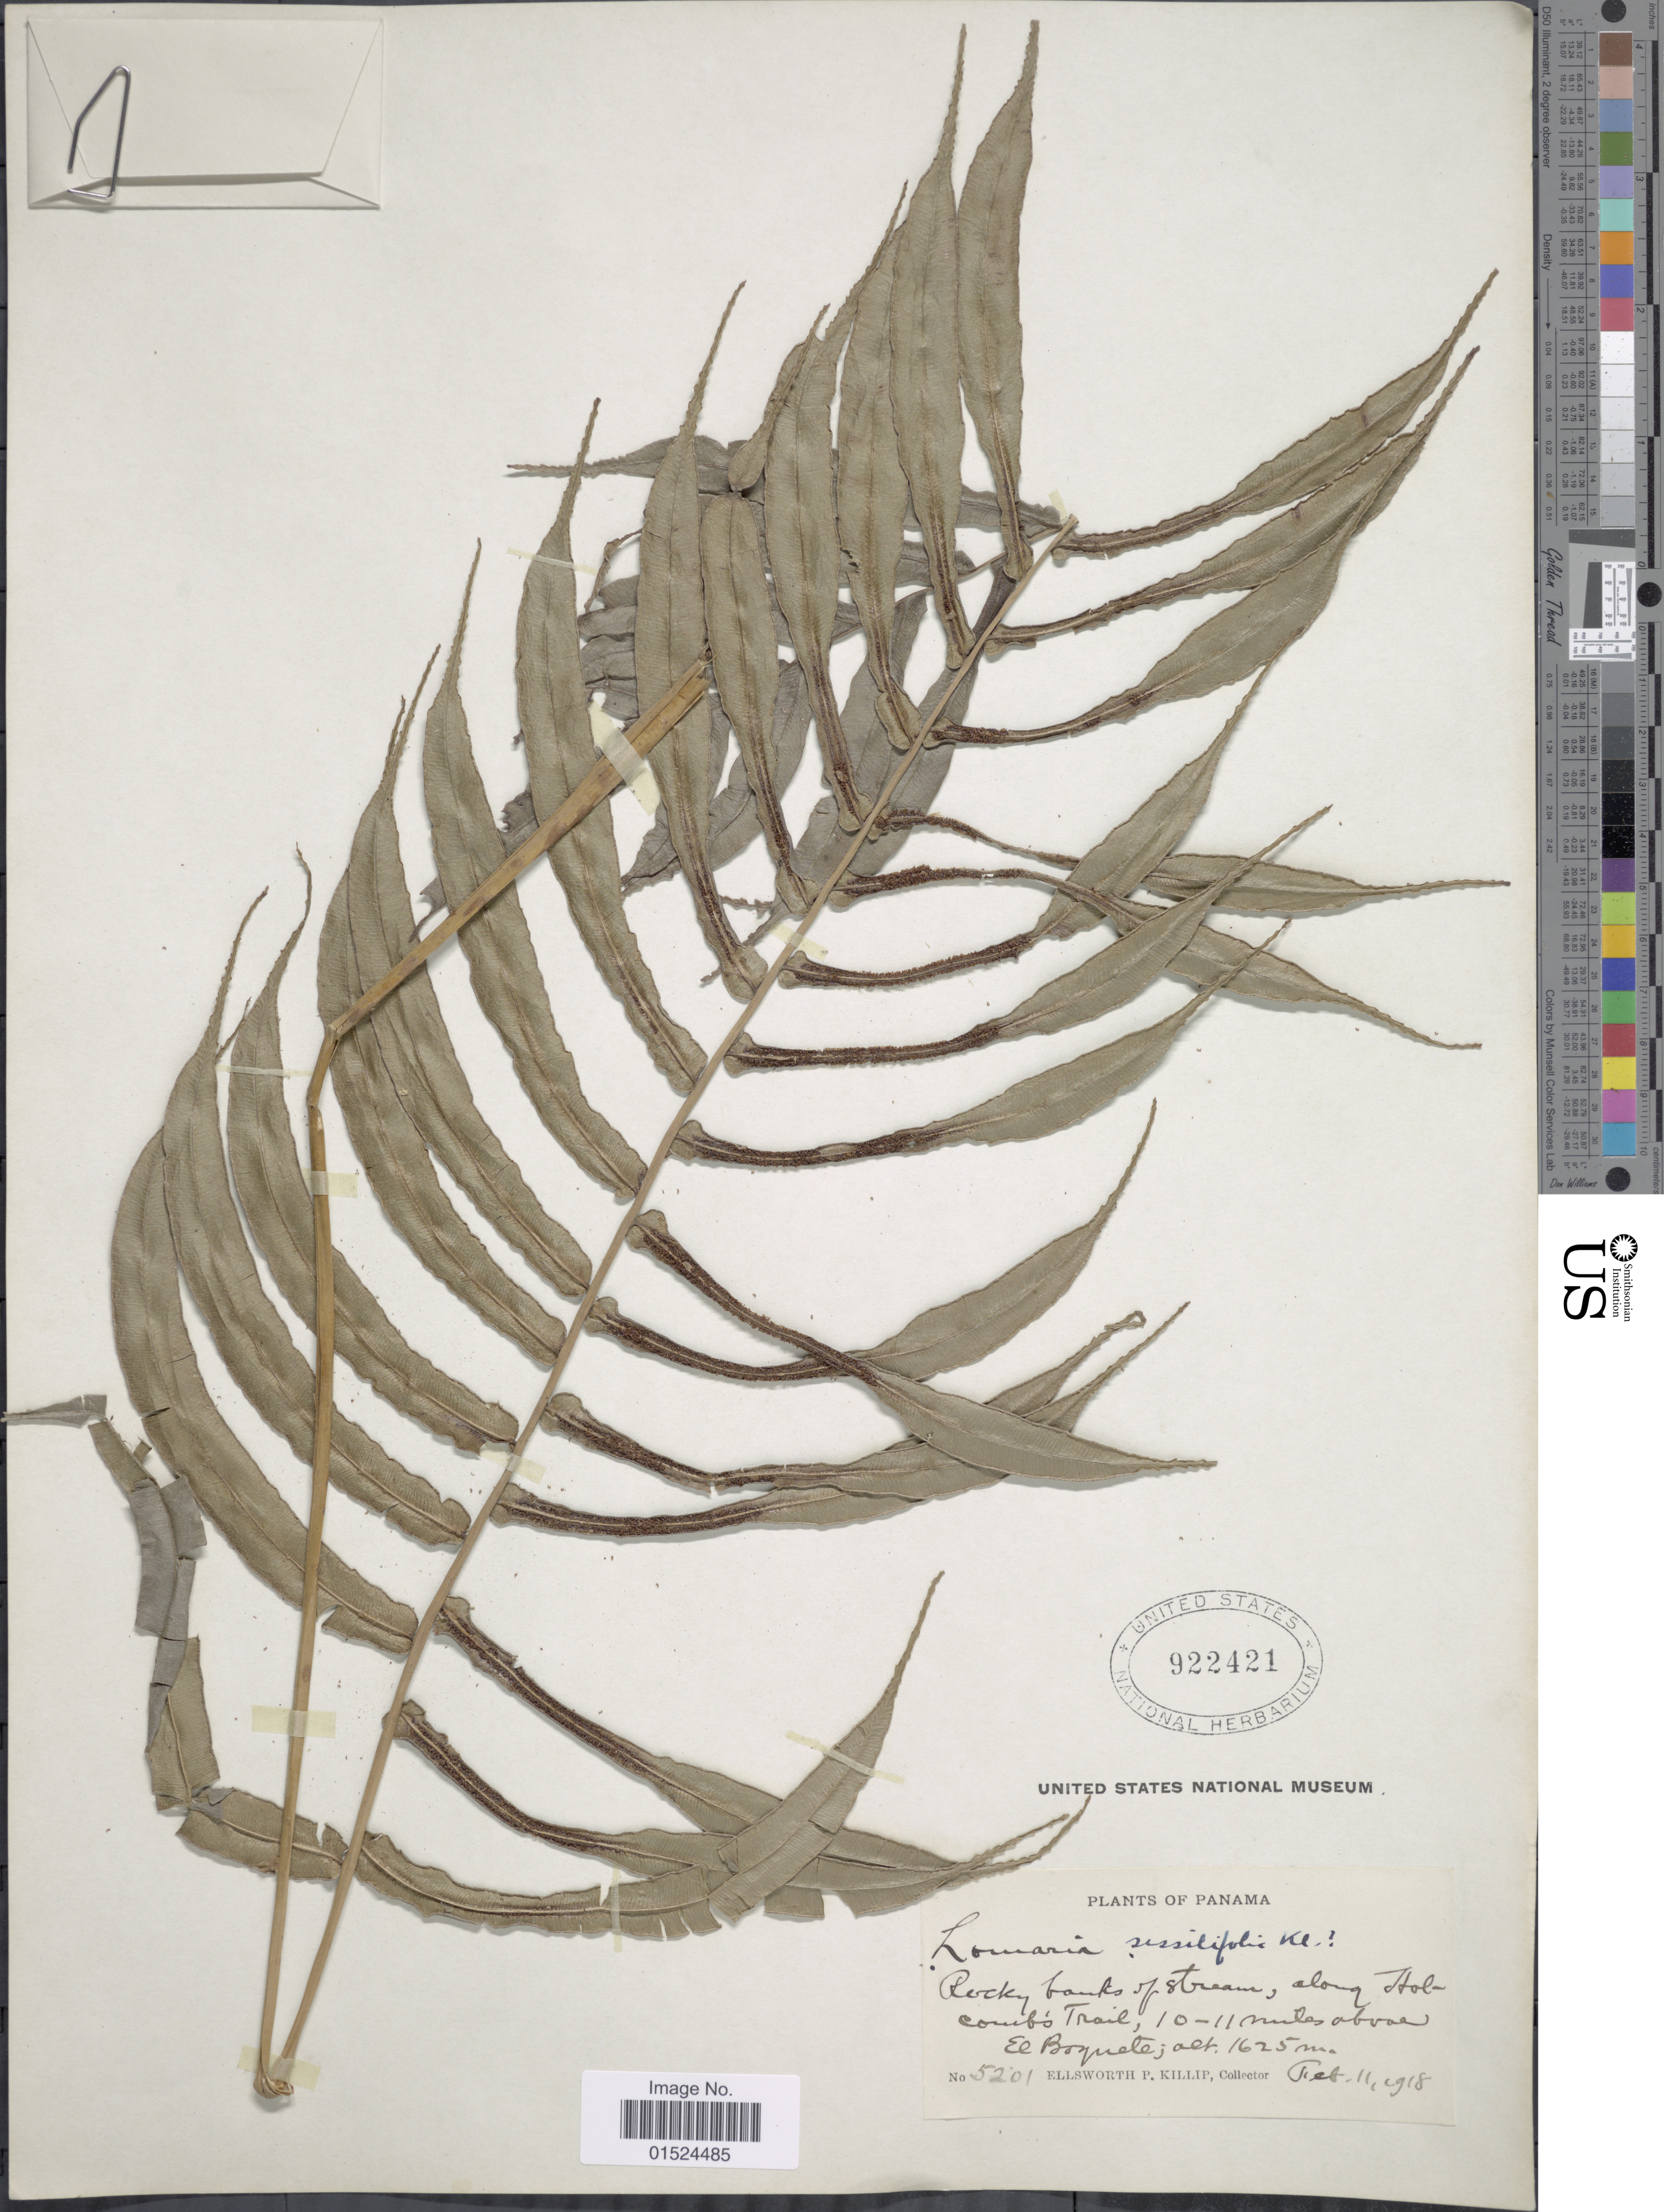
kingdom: Plantae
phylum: Tracheophyta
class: Polypodiopsida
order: Polypodiales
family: Blechnaceae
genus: Blechnum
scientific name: Blechnum schiedeanum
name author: (Schltdl. ex C. Presl) Hieron.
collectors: E. P. Killip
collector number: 5201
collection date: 1918-02-11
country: Panama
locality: Rocky banks of stream, along Holcomb's Trail, 10-11 miles above El Boquete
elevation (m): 1625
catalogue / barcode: US 922421